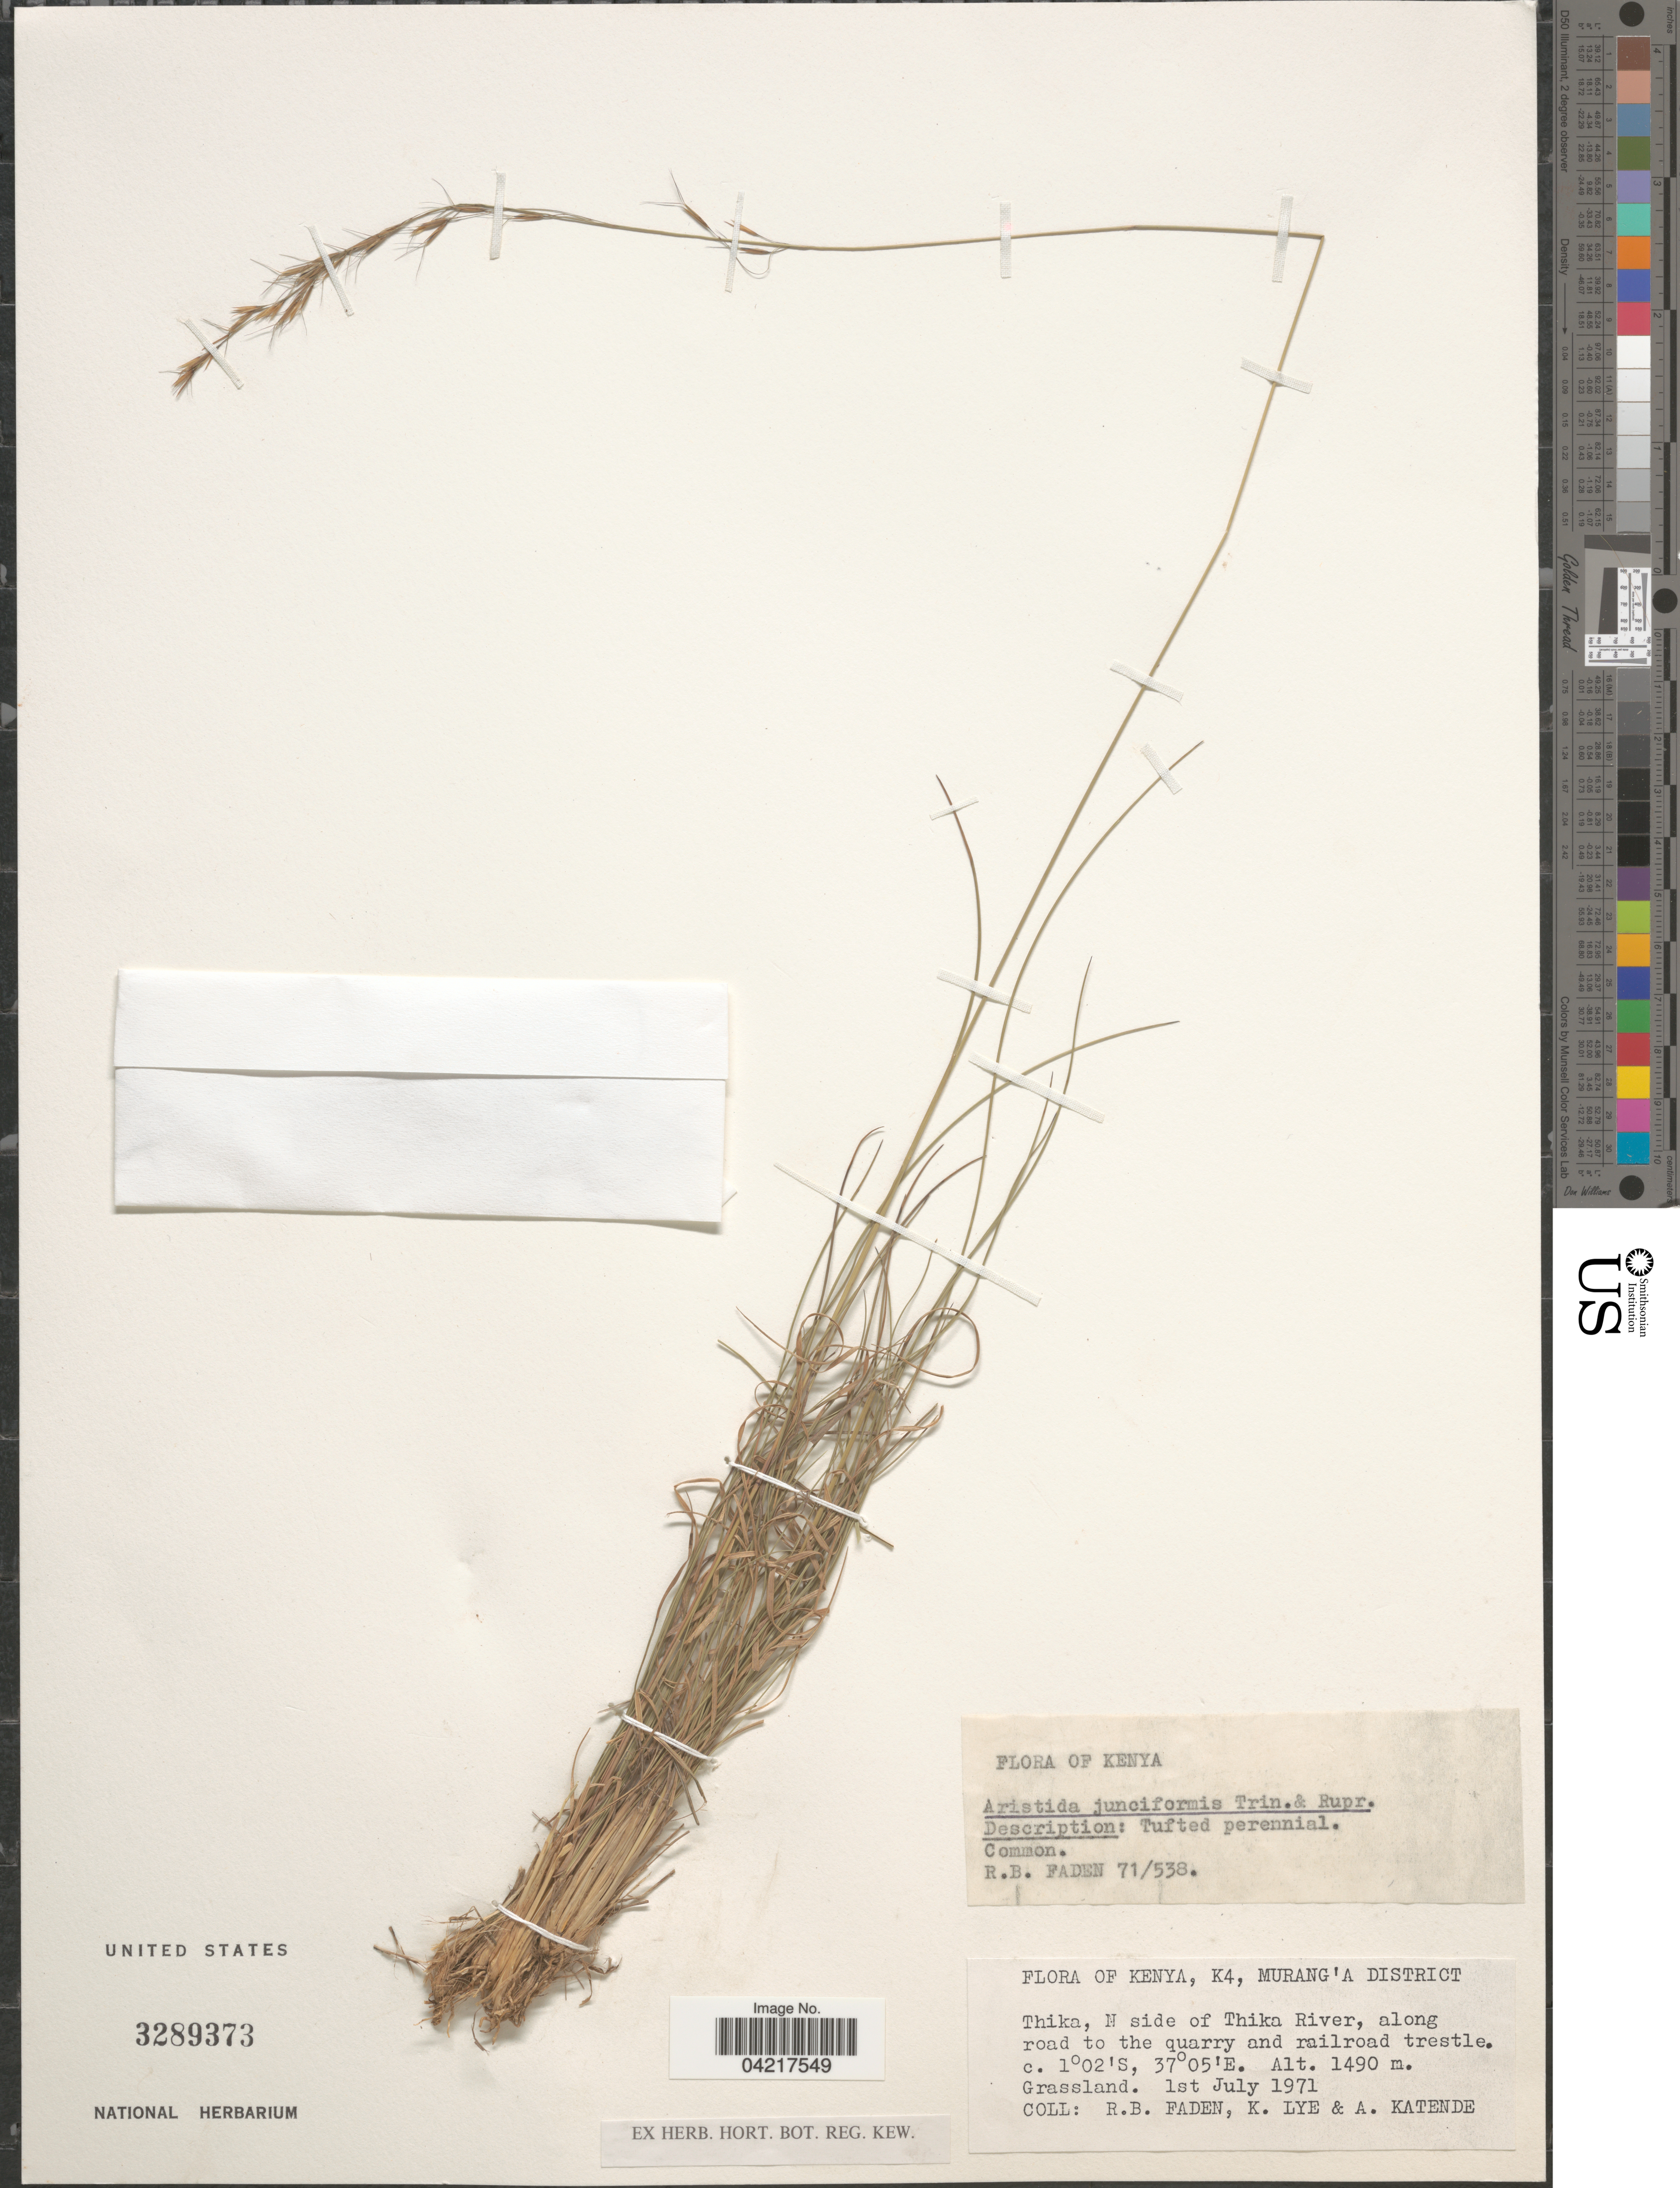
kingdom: Plantae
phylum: Tracheophyta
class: Liliopsida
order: Poales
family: Poaceae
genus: Aristida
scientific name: Aristida junciformis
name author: Trin. & Rupr.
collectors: R. B. Faden, K. A. Lye & A. Katende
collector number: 71/538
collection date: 1971-07-01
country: Kenya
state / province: Murang'a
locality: K4. Murang' a District. Thika, N side of Thika River, along road to the quarry and railroad trestle.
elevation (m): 1490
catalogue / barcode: US 3289373